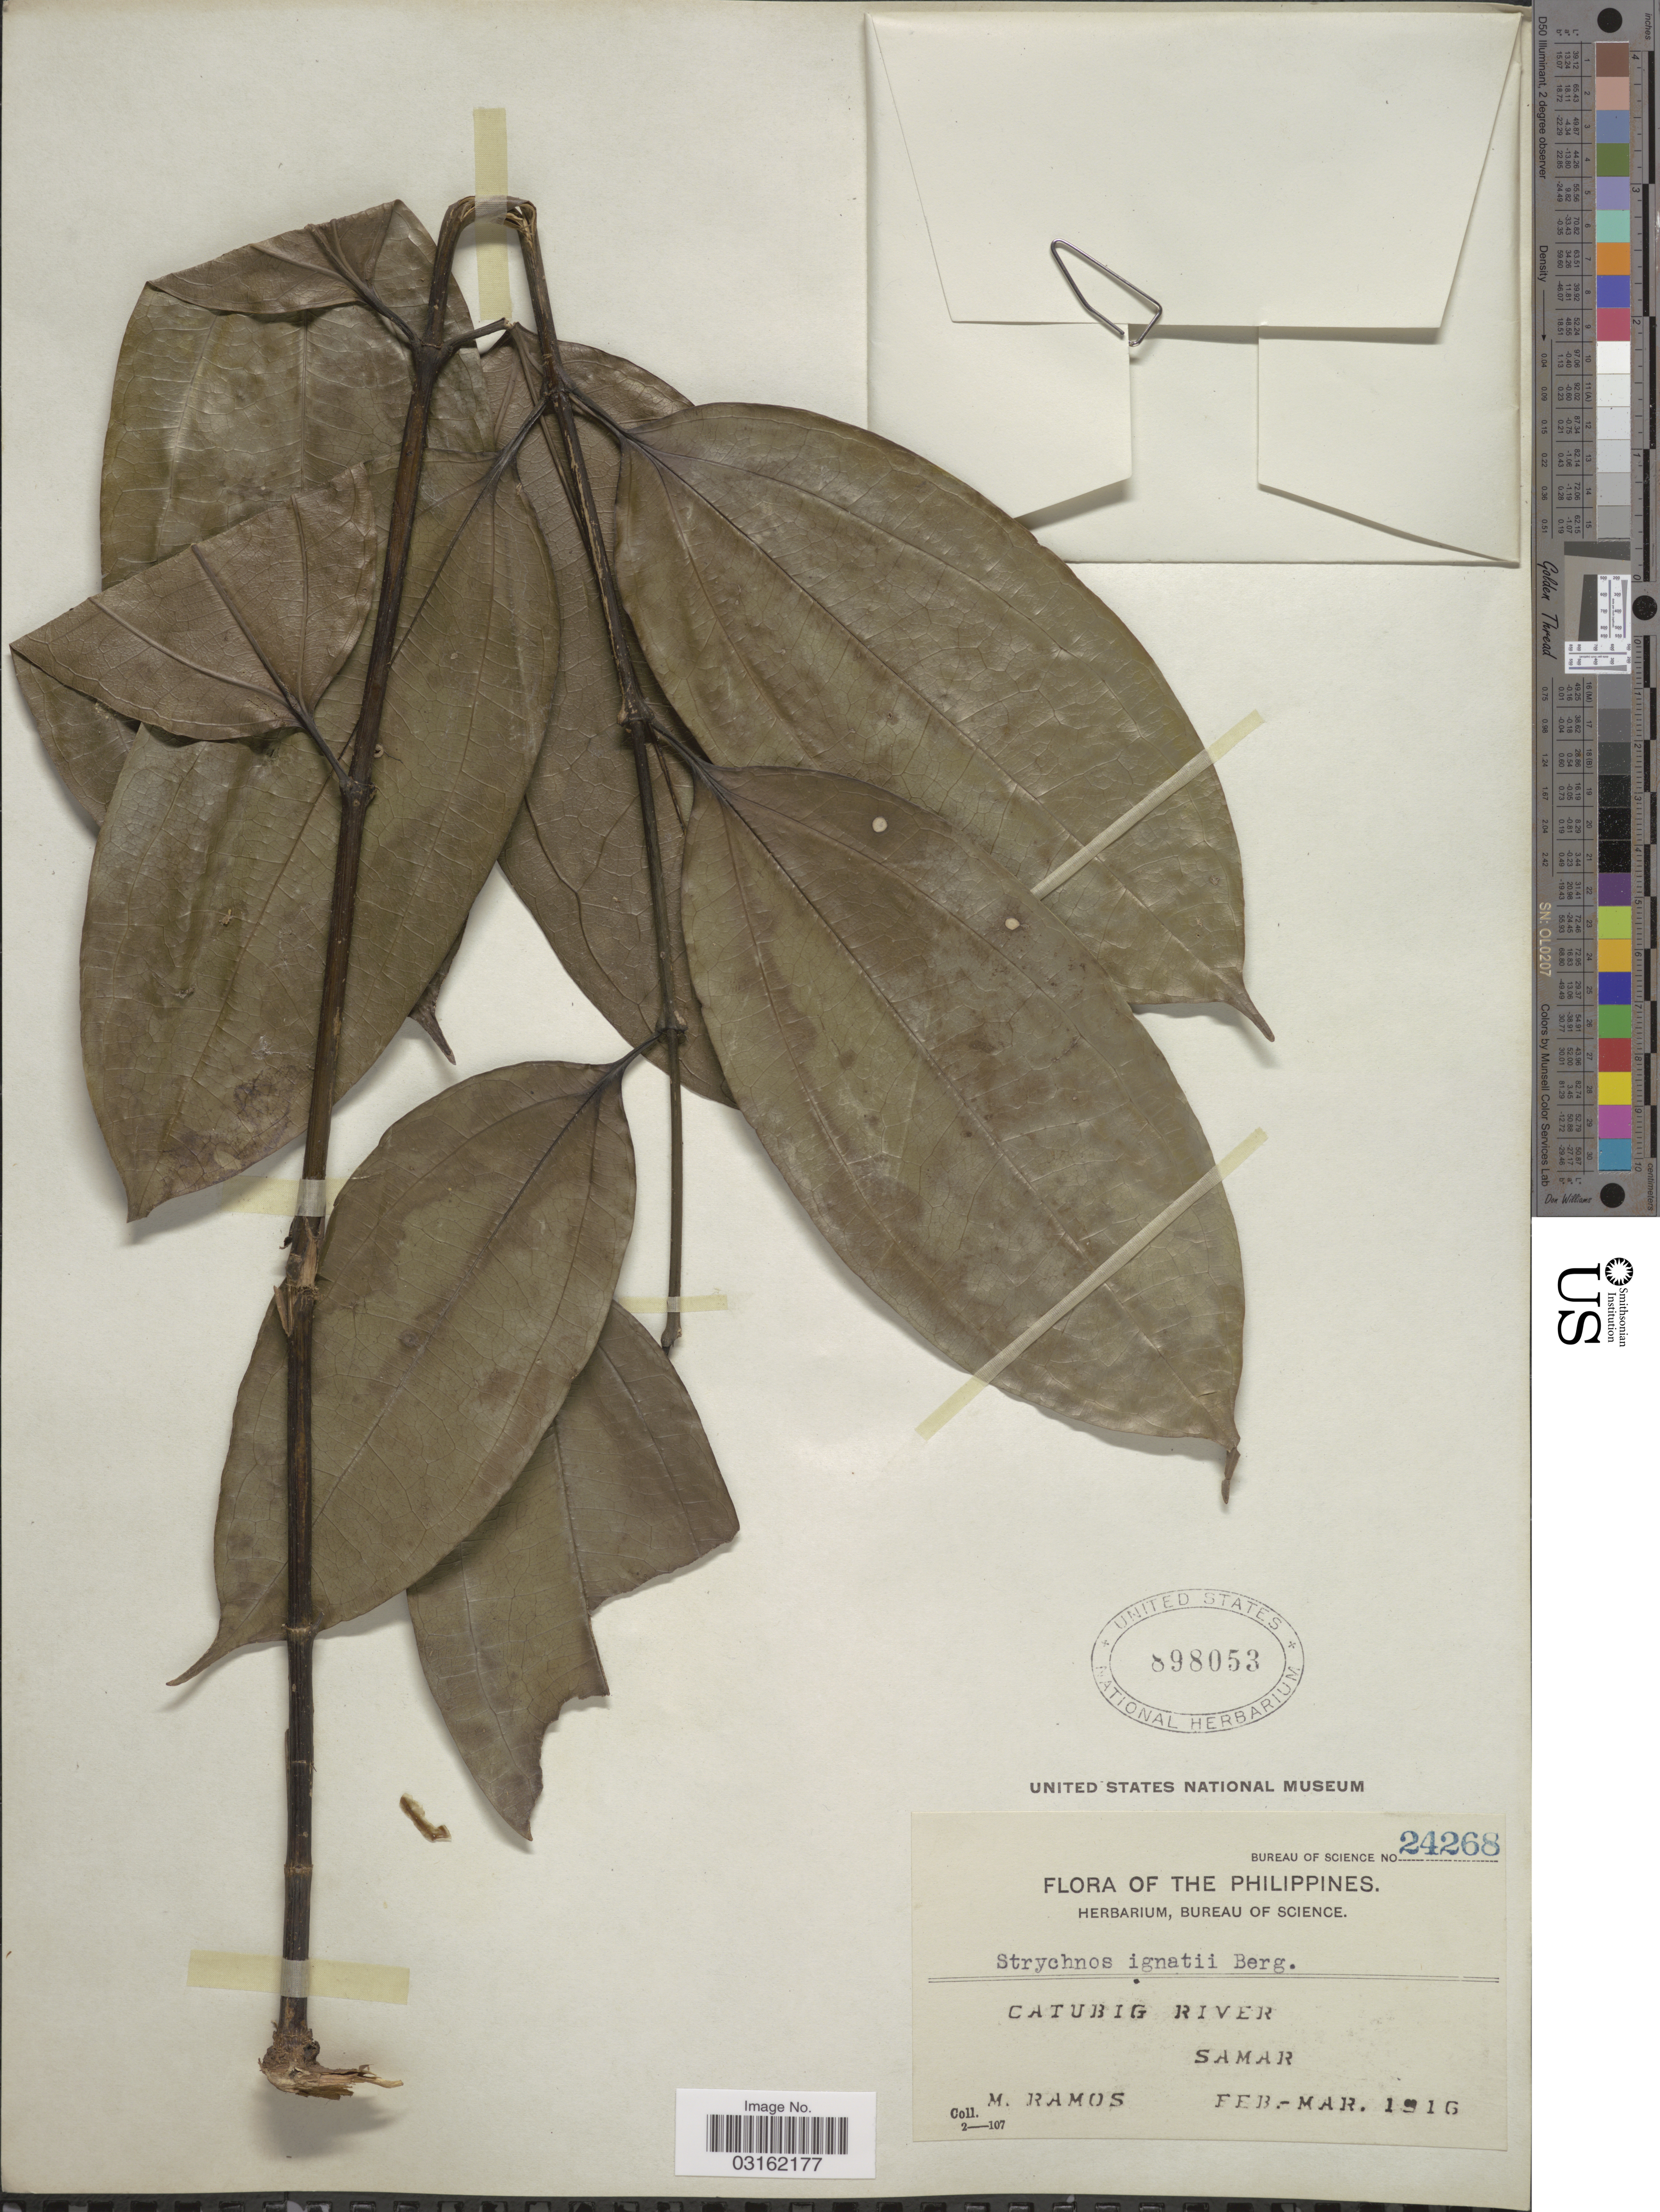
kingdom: Plantae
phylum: Tracheophyta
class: Magnoliopsida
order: Gentianales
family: Loganiaceae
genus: Strychnos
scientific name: Strychnos ignatii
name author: P.J. Bergius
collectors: M. Ramos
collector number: Bureau of science 24268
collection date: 1916-02/1916-03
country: Philippines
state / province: Eastern Visayas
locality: Catubig River, Samar.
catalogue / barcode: US 898053